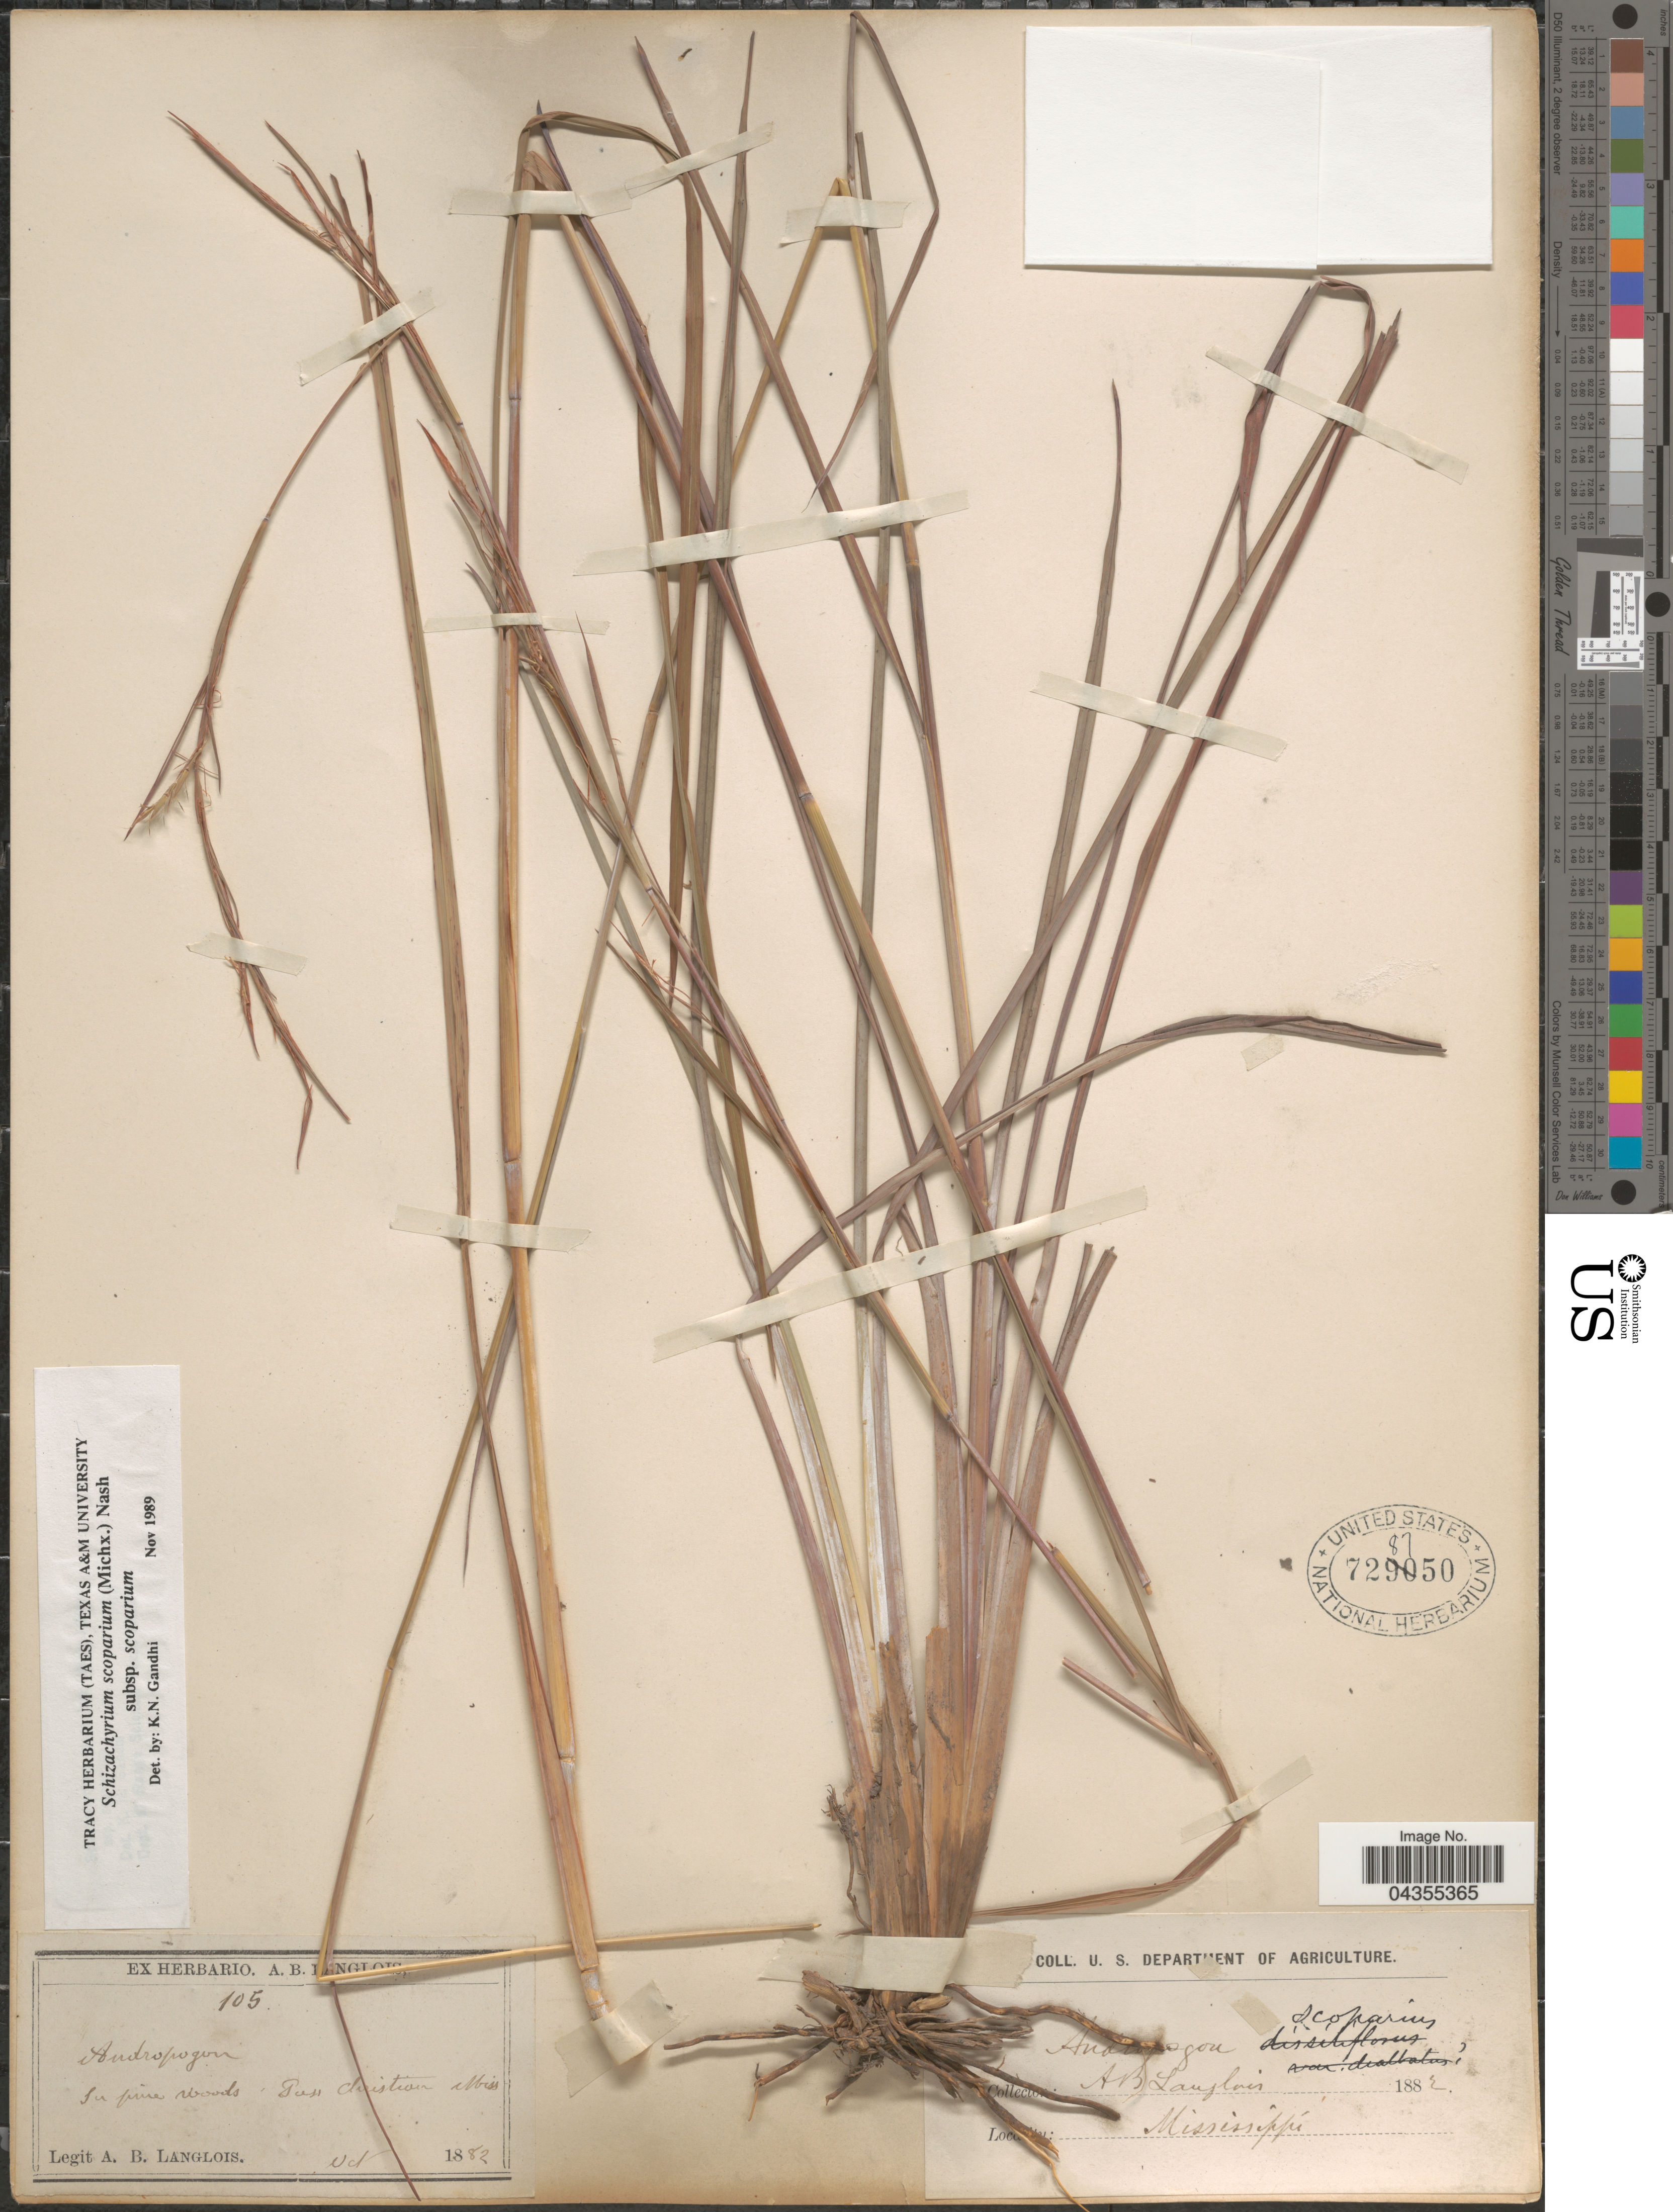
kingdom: Plantae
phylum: Tracheophyta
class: Liliopsida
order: Poales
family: Poaceae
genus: Schizachyrium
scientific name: Schizachyrium scoparium var. scoparium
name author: (Michx.) Nash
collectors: A. Langlois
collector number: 105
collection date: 1882-10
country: United States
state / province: Massachusetts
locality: Pass Christian.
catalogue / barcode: US 728750